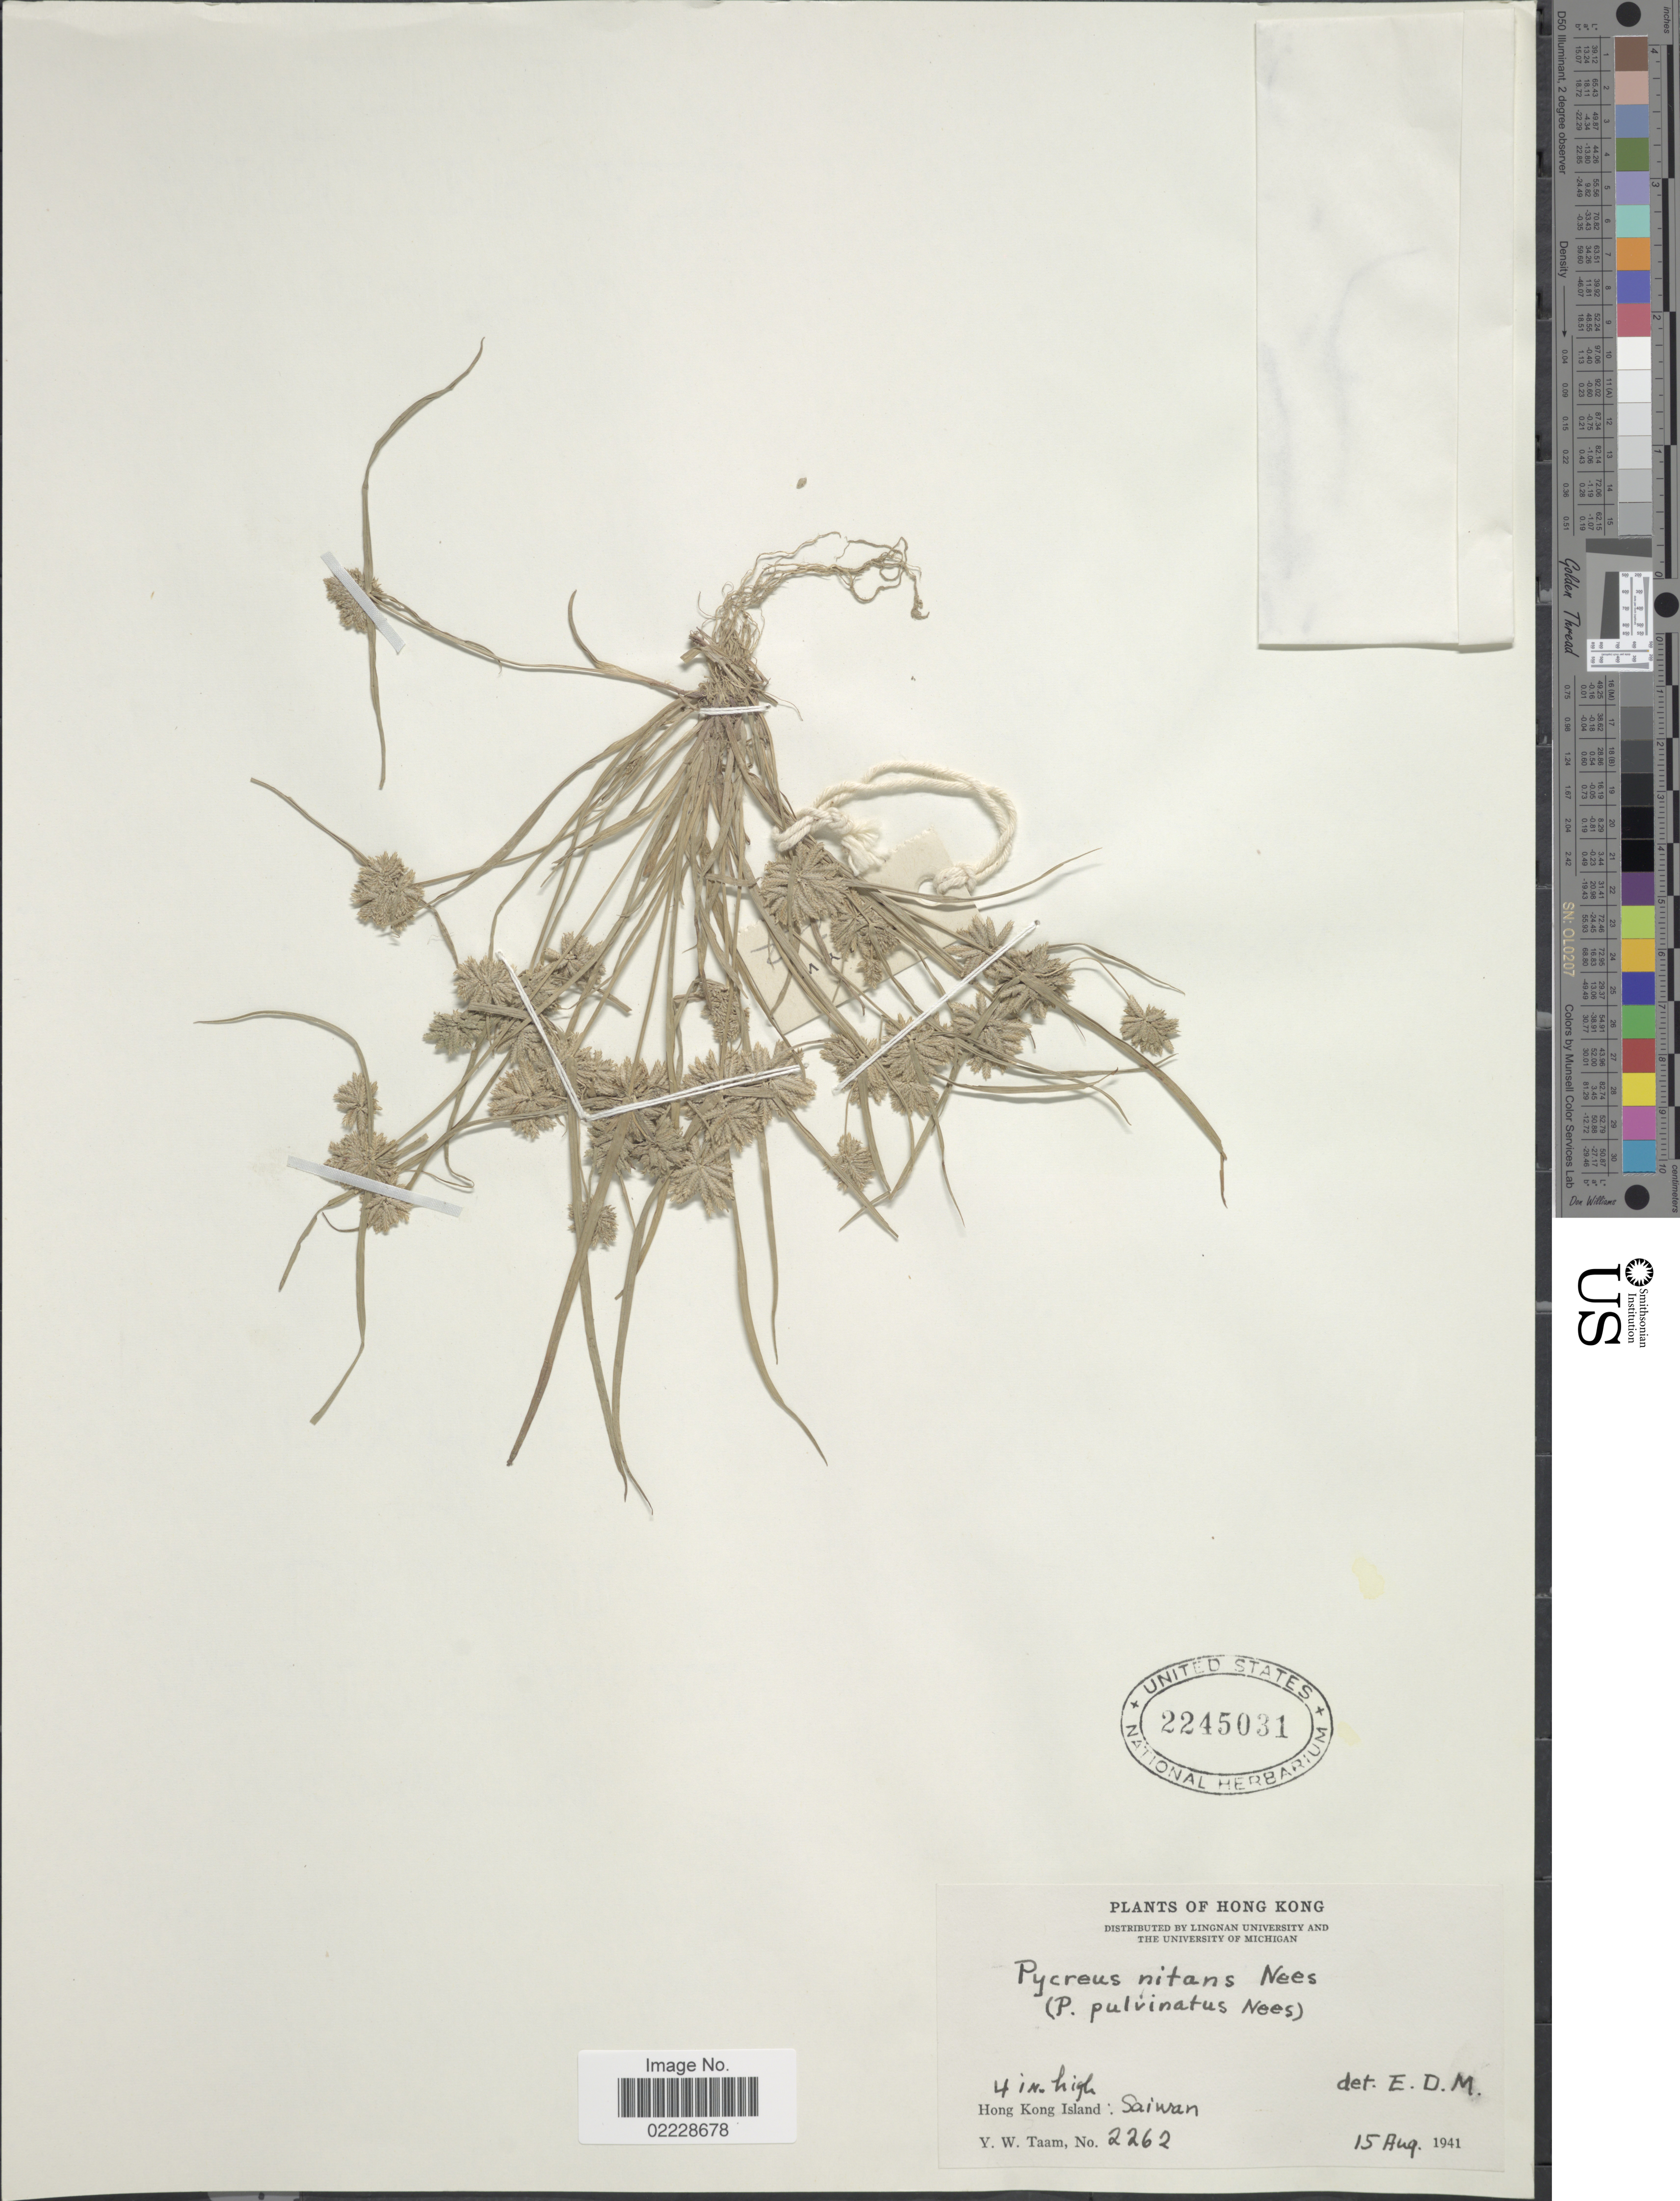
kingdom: Plantae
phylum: Tracheophyta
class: Liliopsida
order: Poales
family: Cyperaceae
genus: Cyperus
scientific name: Cyperus pumilus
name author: L.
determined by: Strong, Mark T., (BOT), Smithsonian Institution - National Museum of Natural History (UNITED STATES)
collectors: Y. W. Taam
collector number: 2262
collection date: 1941-08-15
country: China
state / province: Hong Kong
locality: Saiwan. Hong Kong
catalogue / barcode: US 2245031